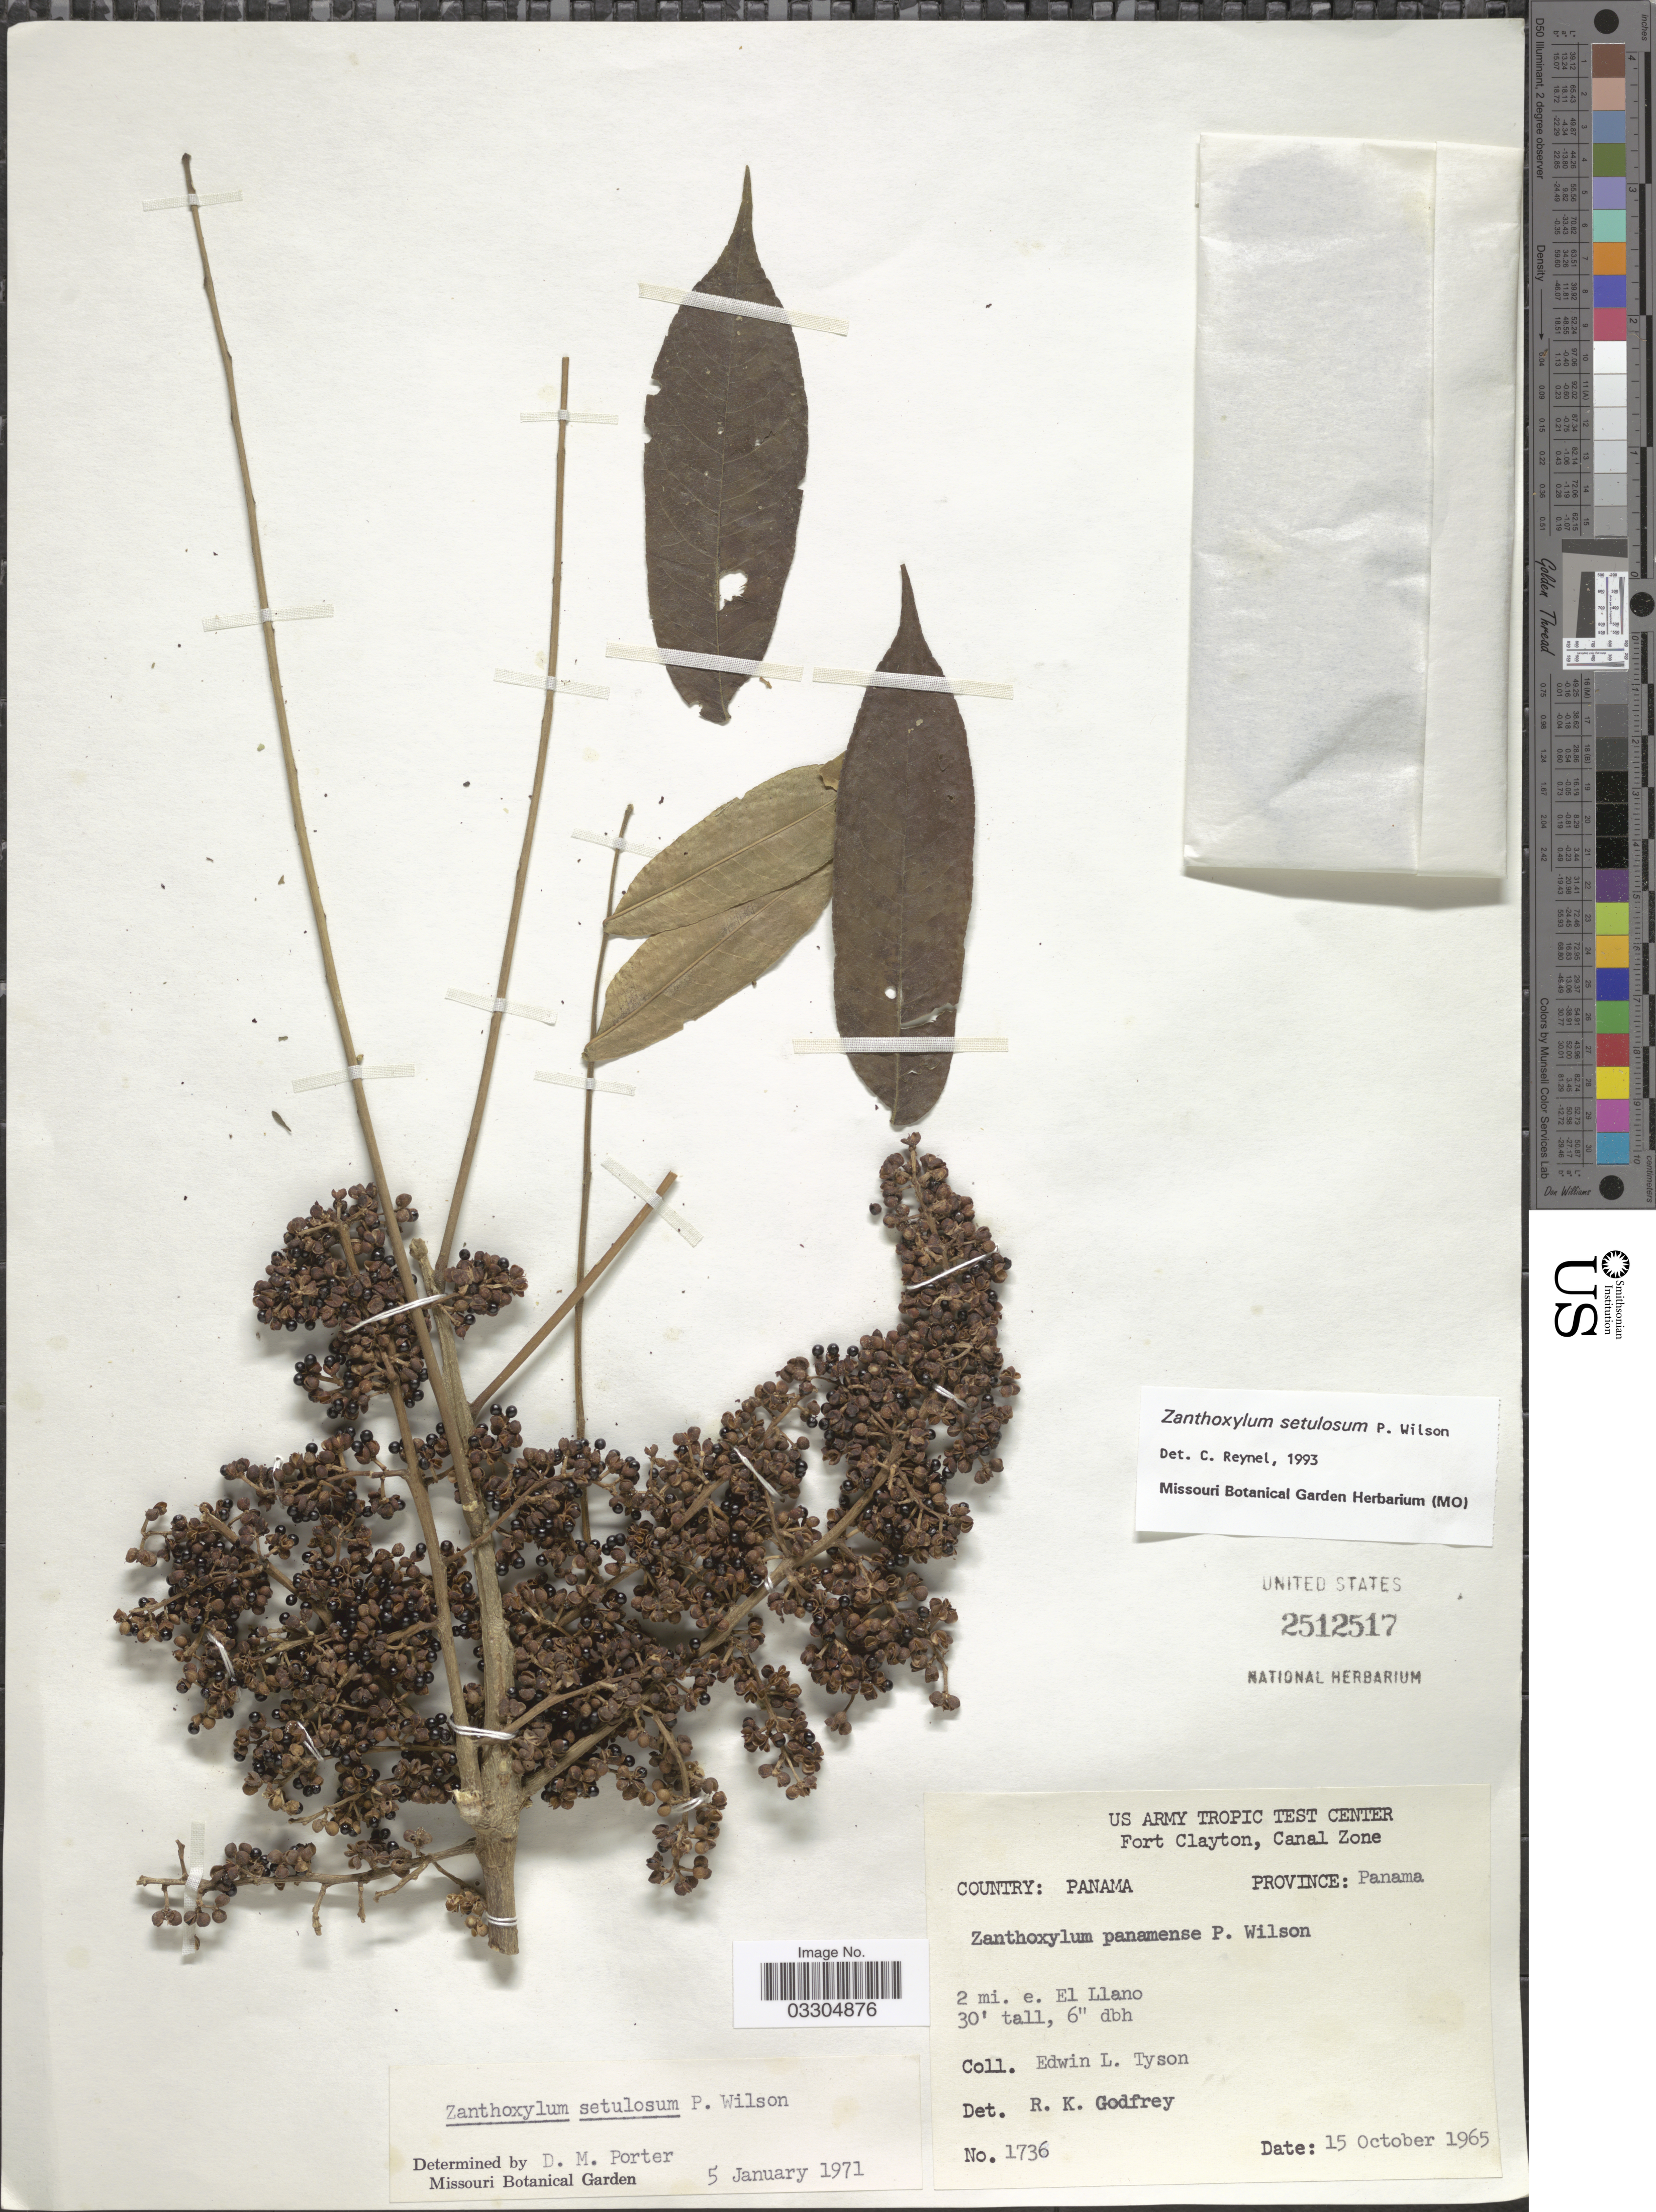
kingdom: Plantae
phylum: Tracheophyta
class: Magnoliopsida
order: Sapindales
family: Rutaceae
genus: Zanthoxylum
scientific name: Zanthoxylum setulosum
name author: P. Wilson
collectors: E. L. Tyson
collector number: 1736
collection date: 1965-10-15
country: Panama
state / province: Panamá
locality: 2 mi. e. El Llano.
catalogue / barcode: US 2512517